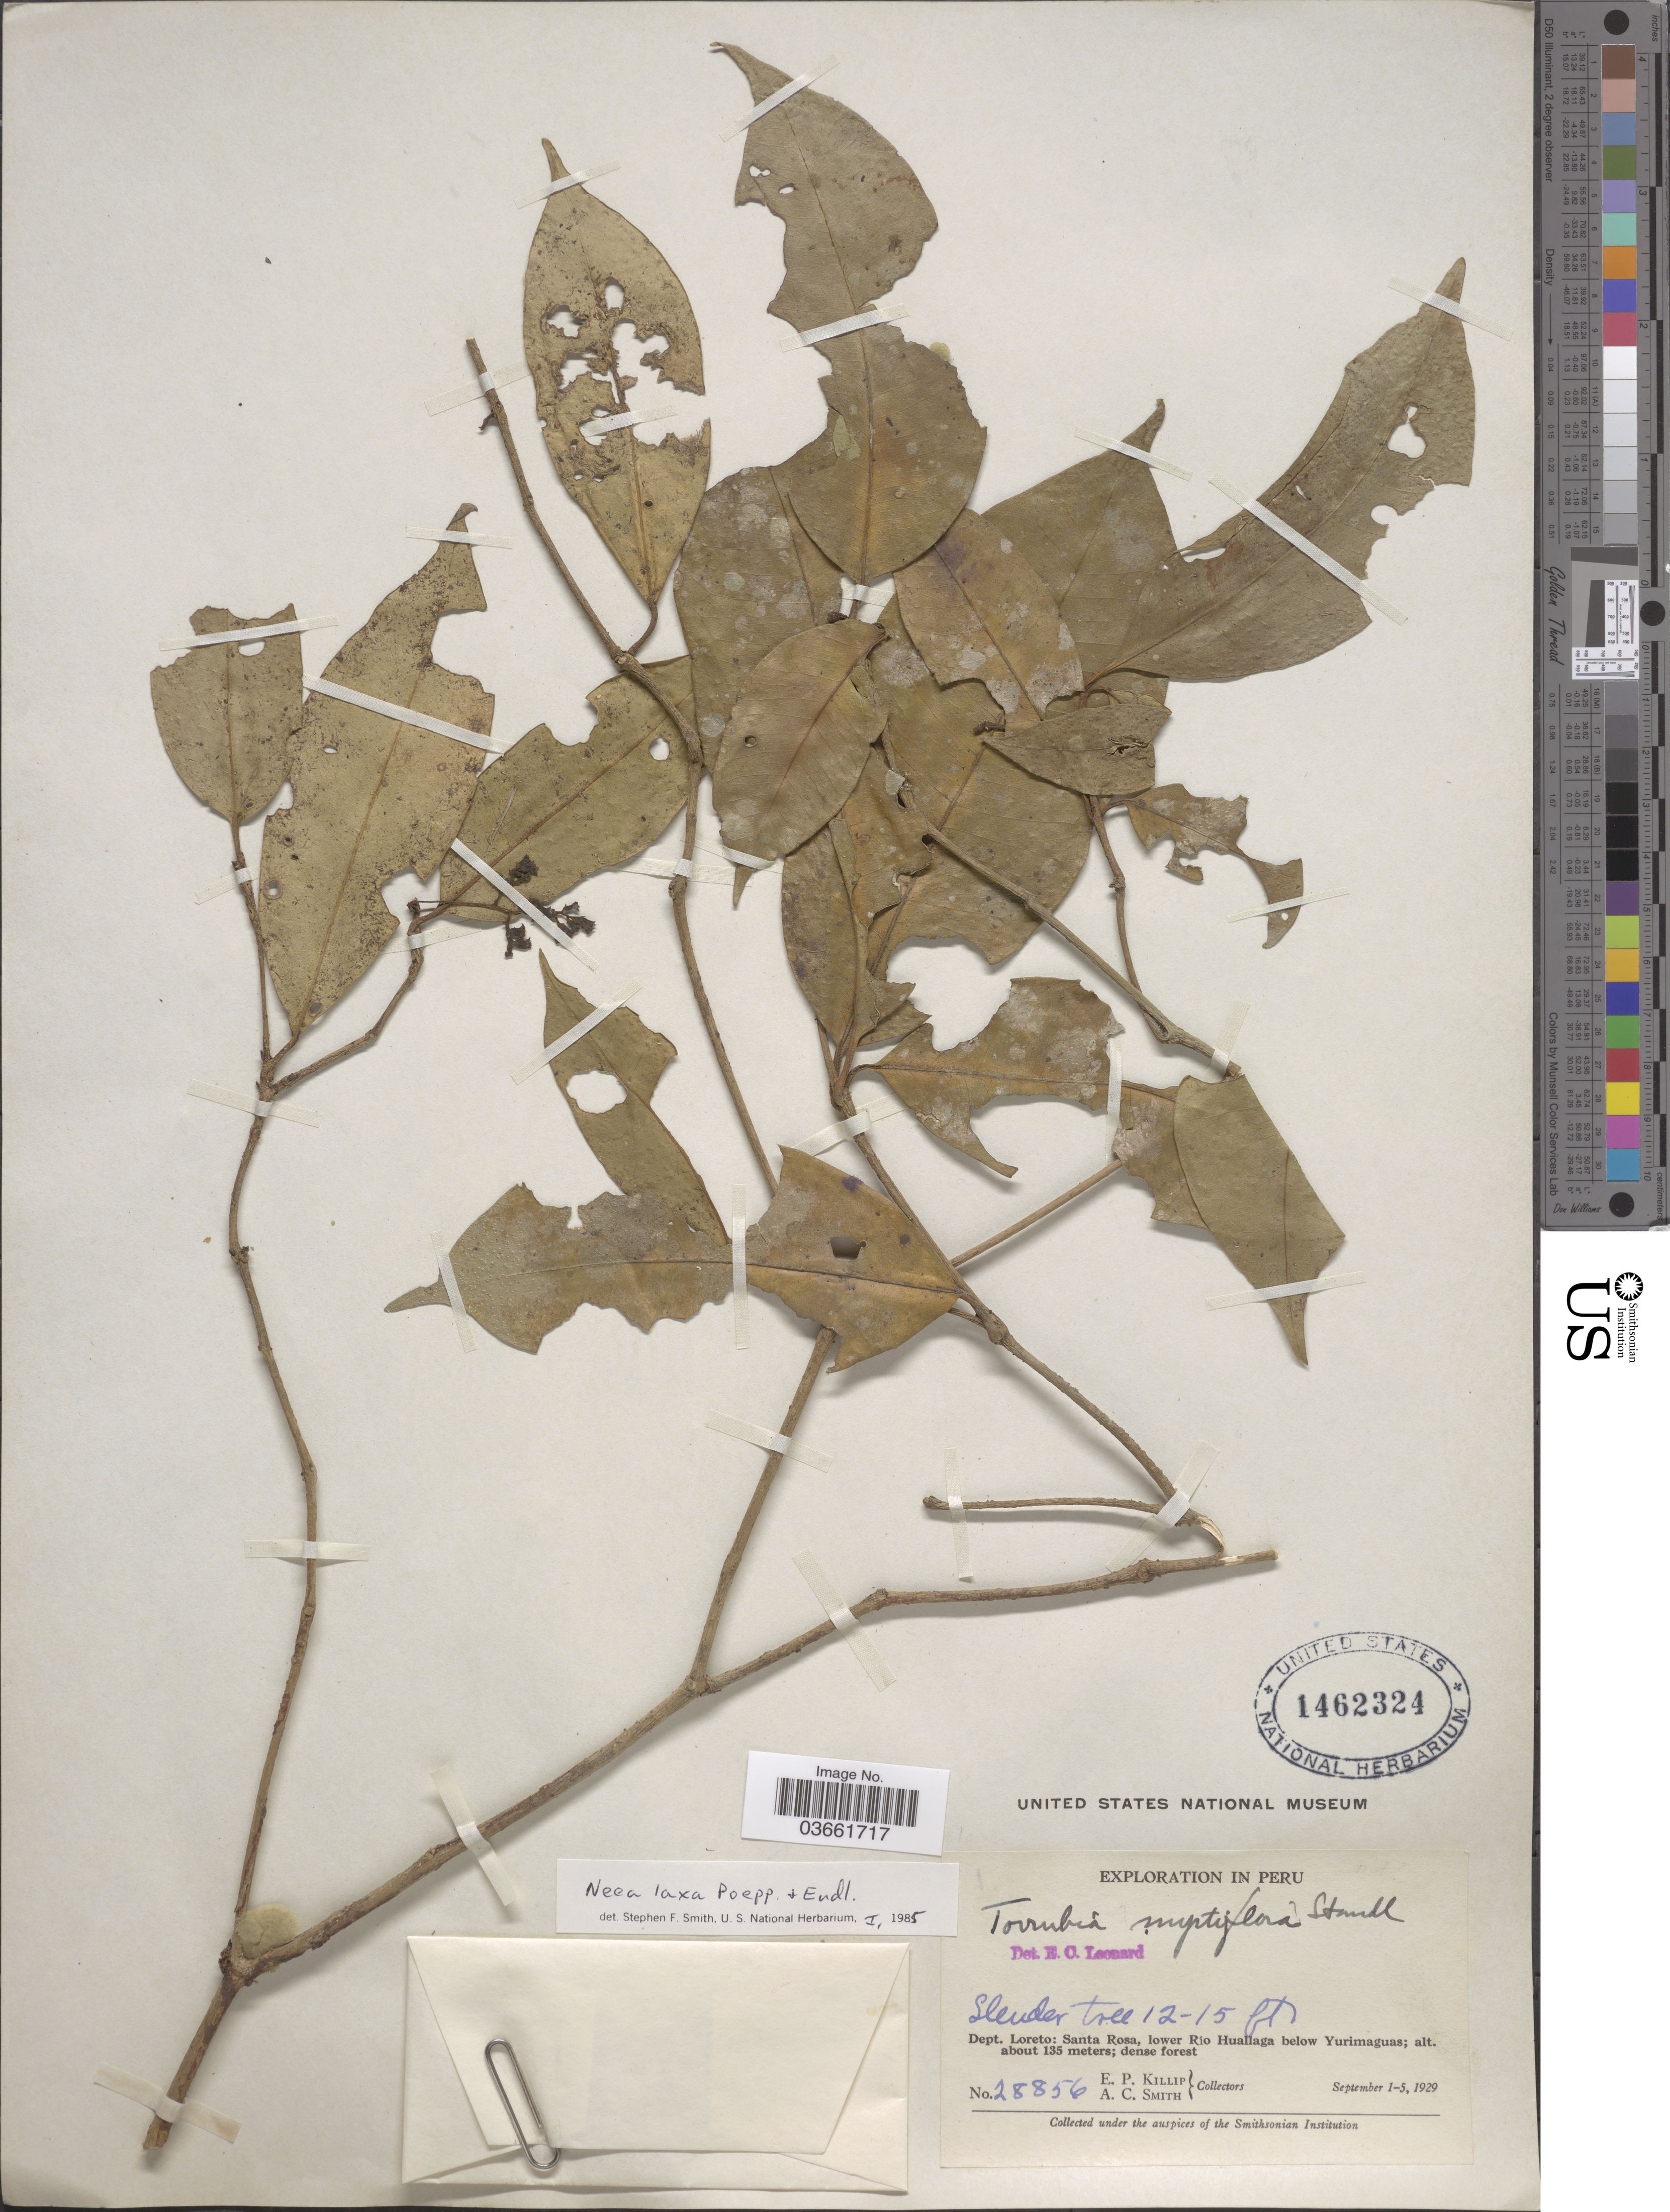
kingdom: Plantae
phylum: Tracheophyta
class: Magnoliopsida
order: Caryophyllales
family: Nyctaginaceae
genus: Neea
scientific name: Neea laxa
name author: Poepp. & Endl.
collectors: E. P. Killip & A. C. Smith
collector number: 28856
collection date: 1929-09-01/1929-09-05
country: Peru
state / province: Loreto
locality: Dept. Loreto: Santa Rosa, lower Río Huallaga below Yurimaguas.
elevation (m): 135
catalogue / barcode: US 1462324